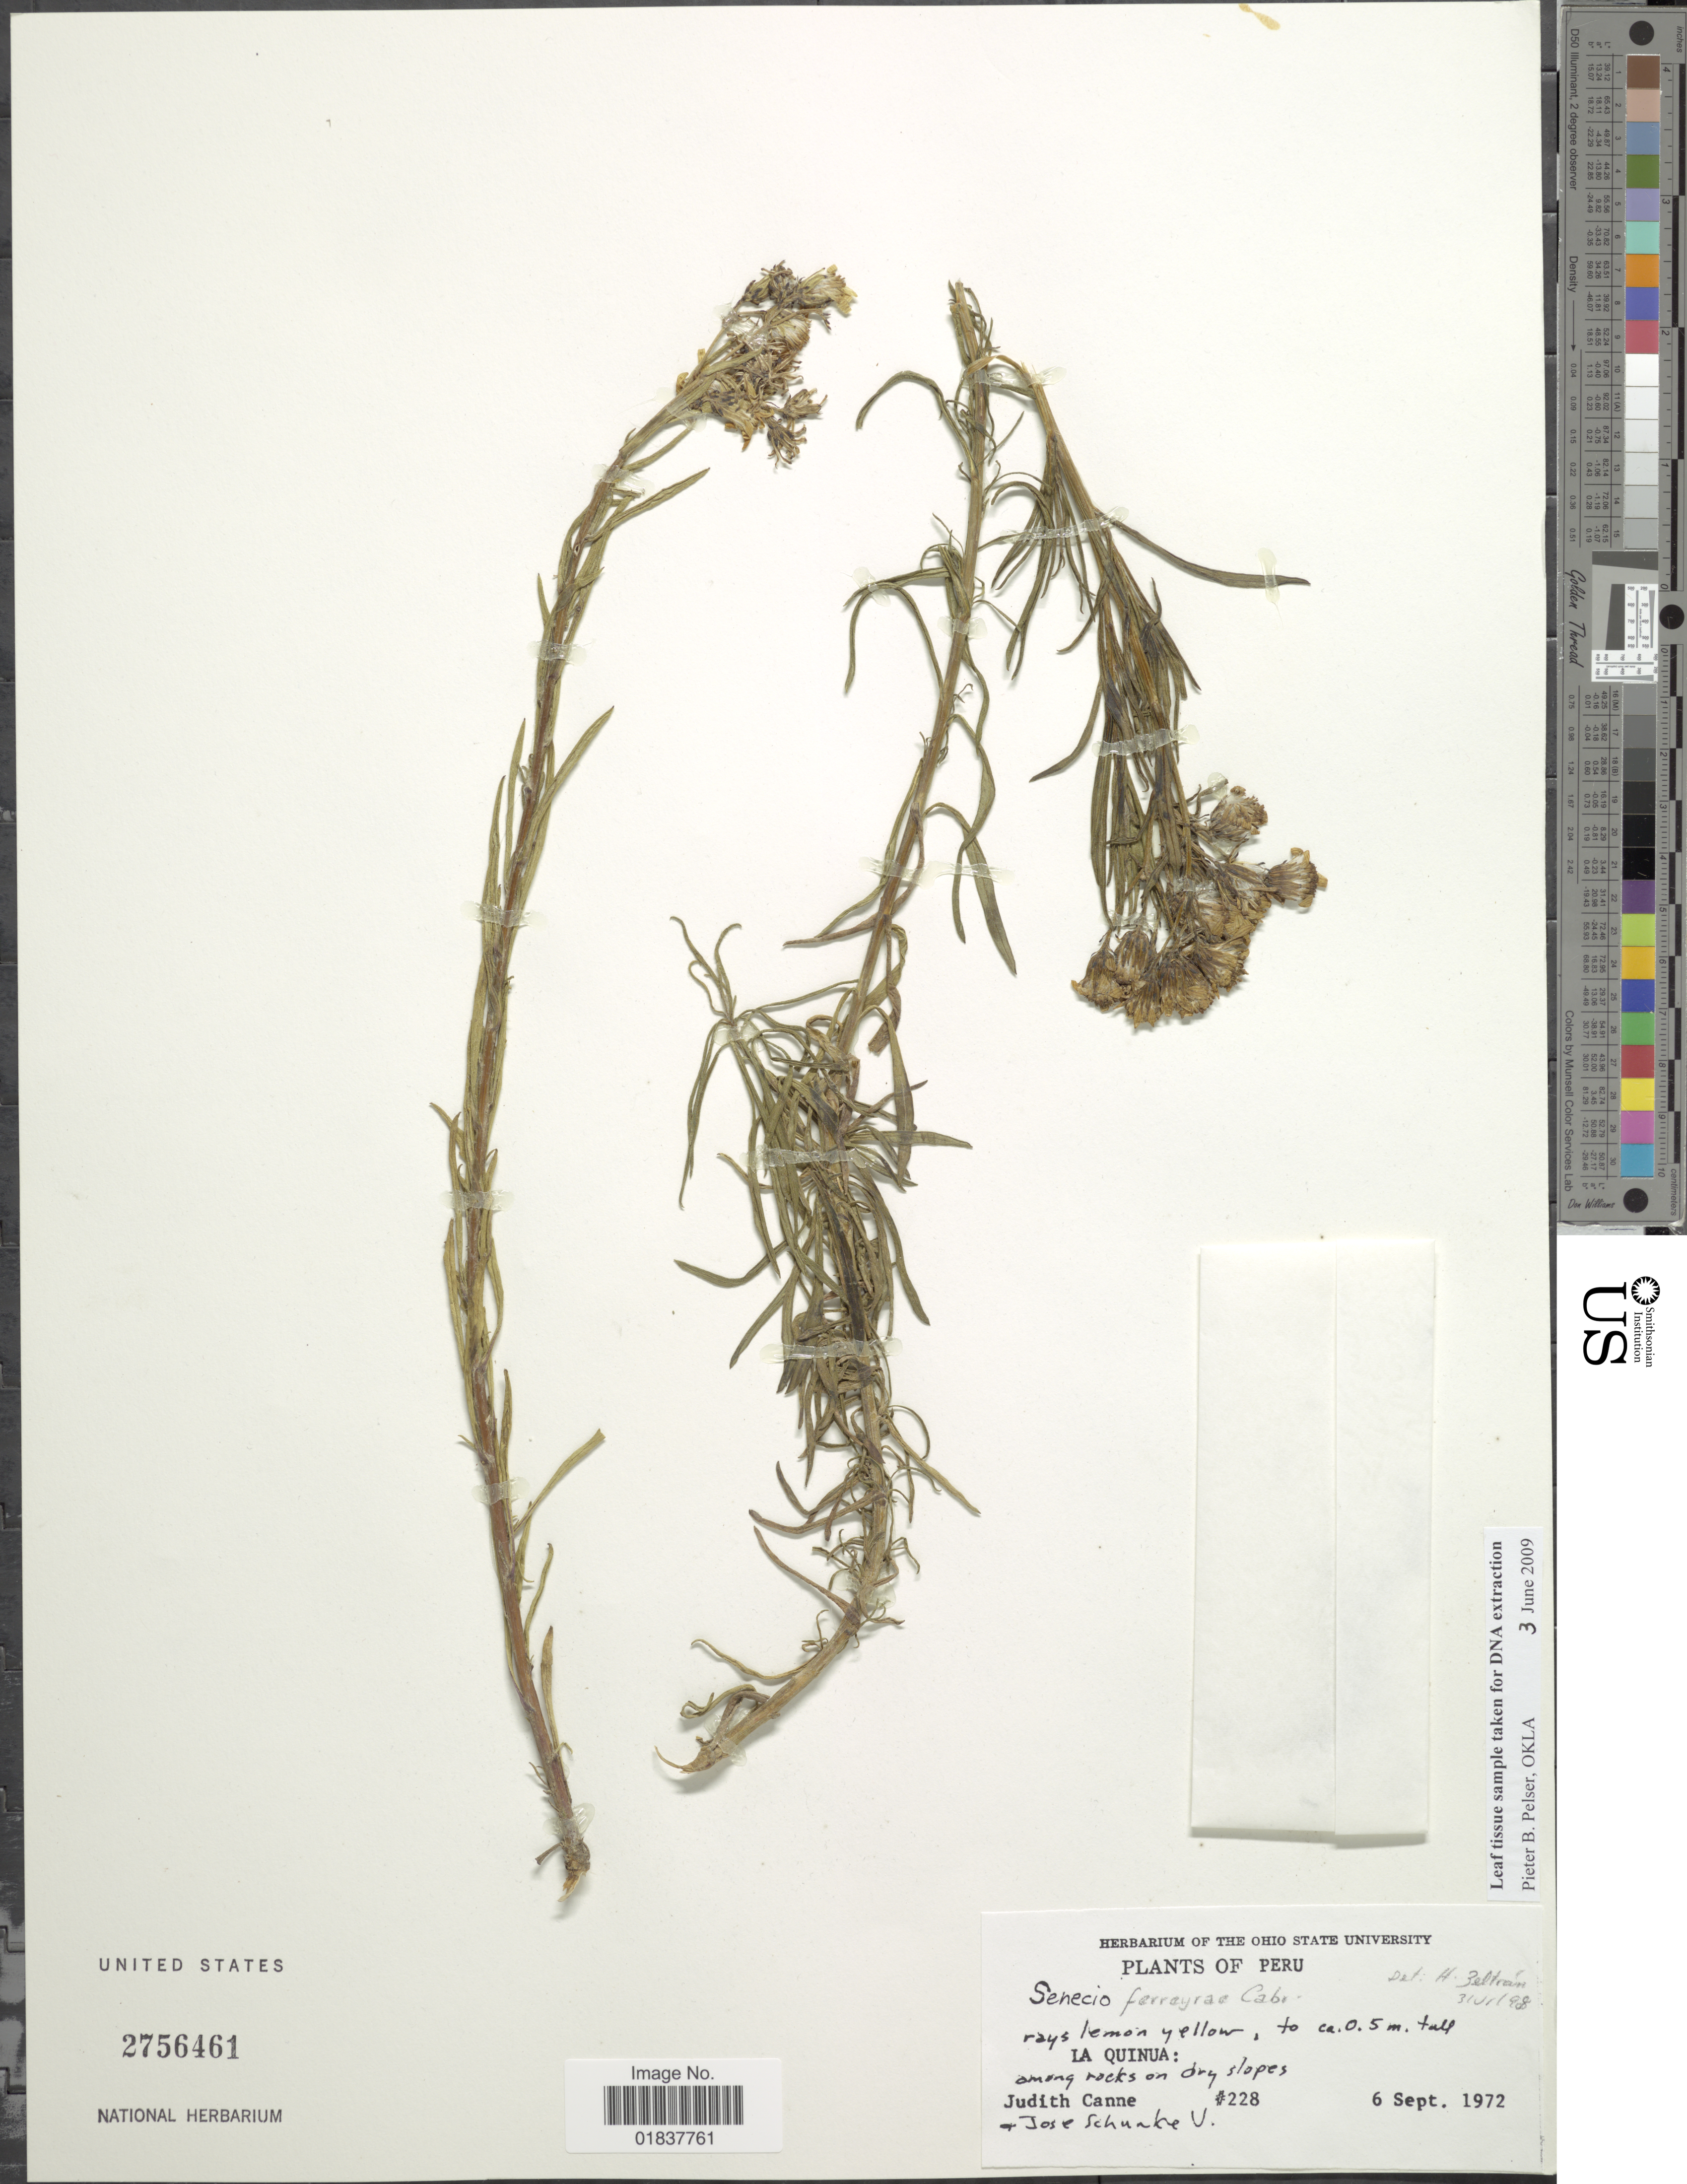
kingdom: Plantae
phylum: Tracheophyta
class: Magnoliopsida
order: Asterales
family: Asteraceae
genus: Senecio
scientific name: Senecio ferreyrae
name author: Cabrera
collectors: J. M. Canne-Hilliker & J. Schunke Vigo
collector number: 228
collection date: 1972-09-06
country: Peru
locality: La Quinua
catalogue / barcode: US 2756461